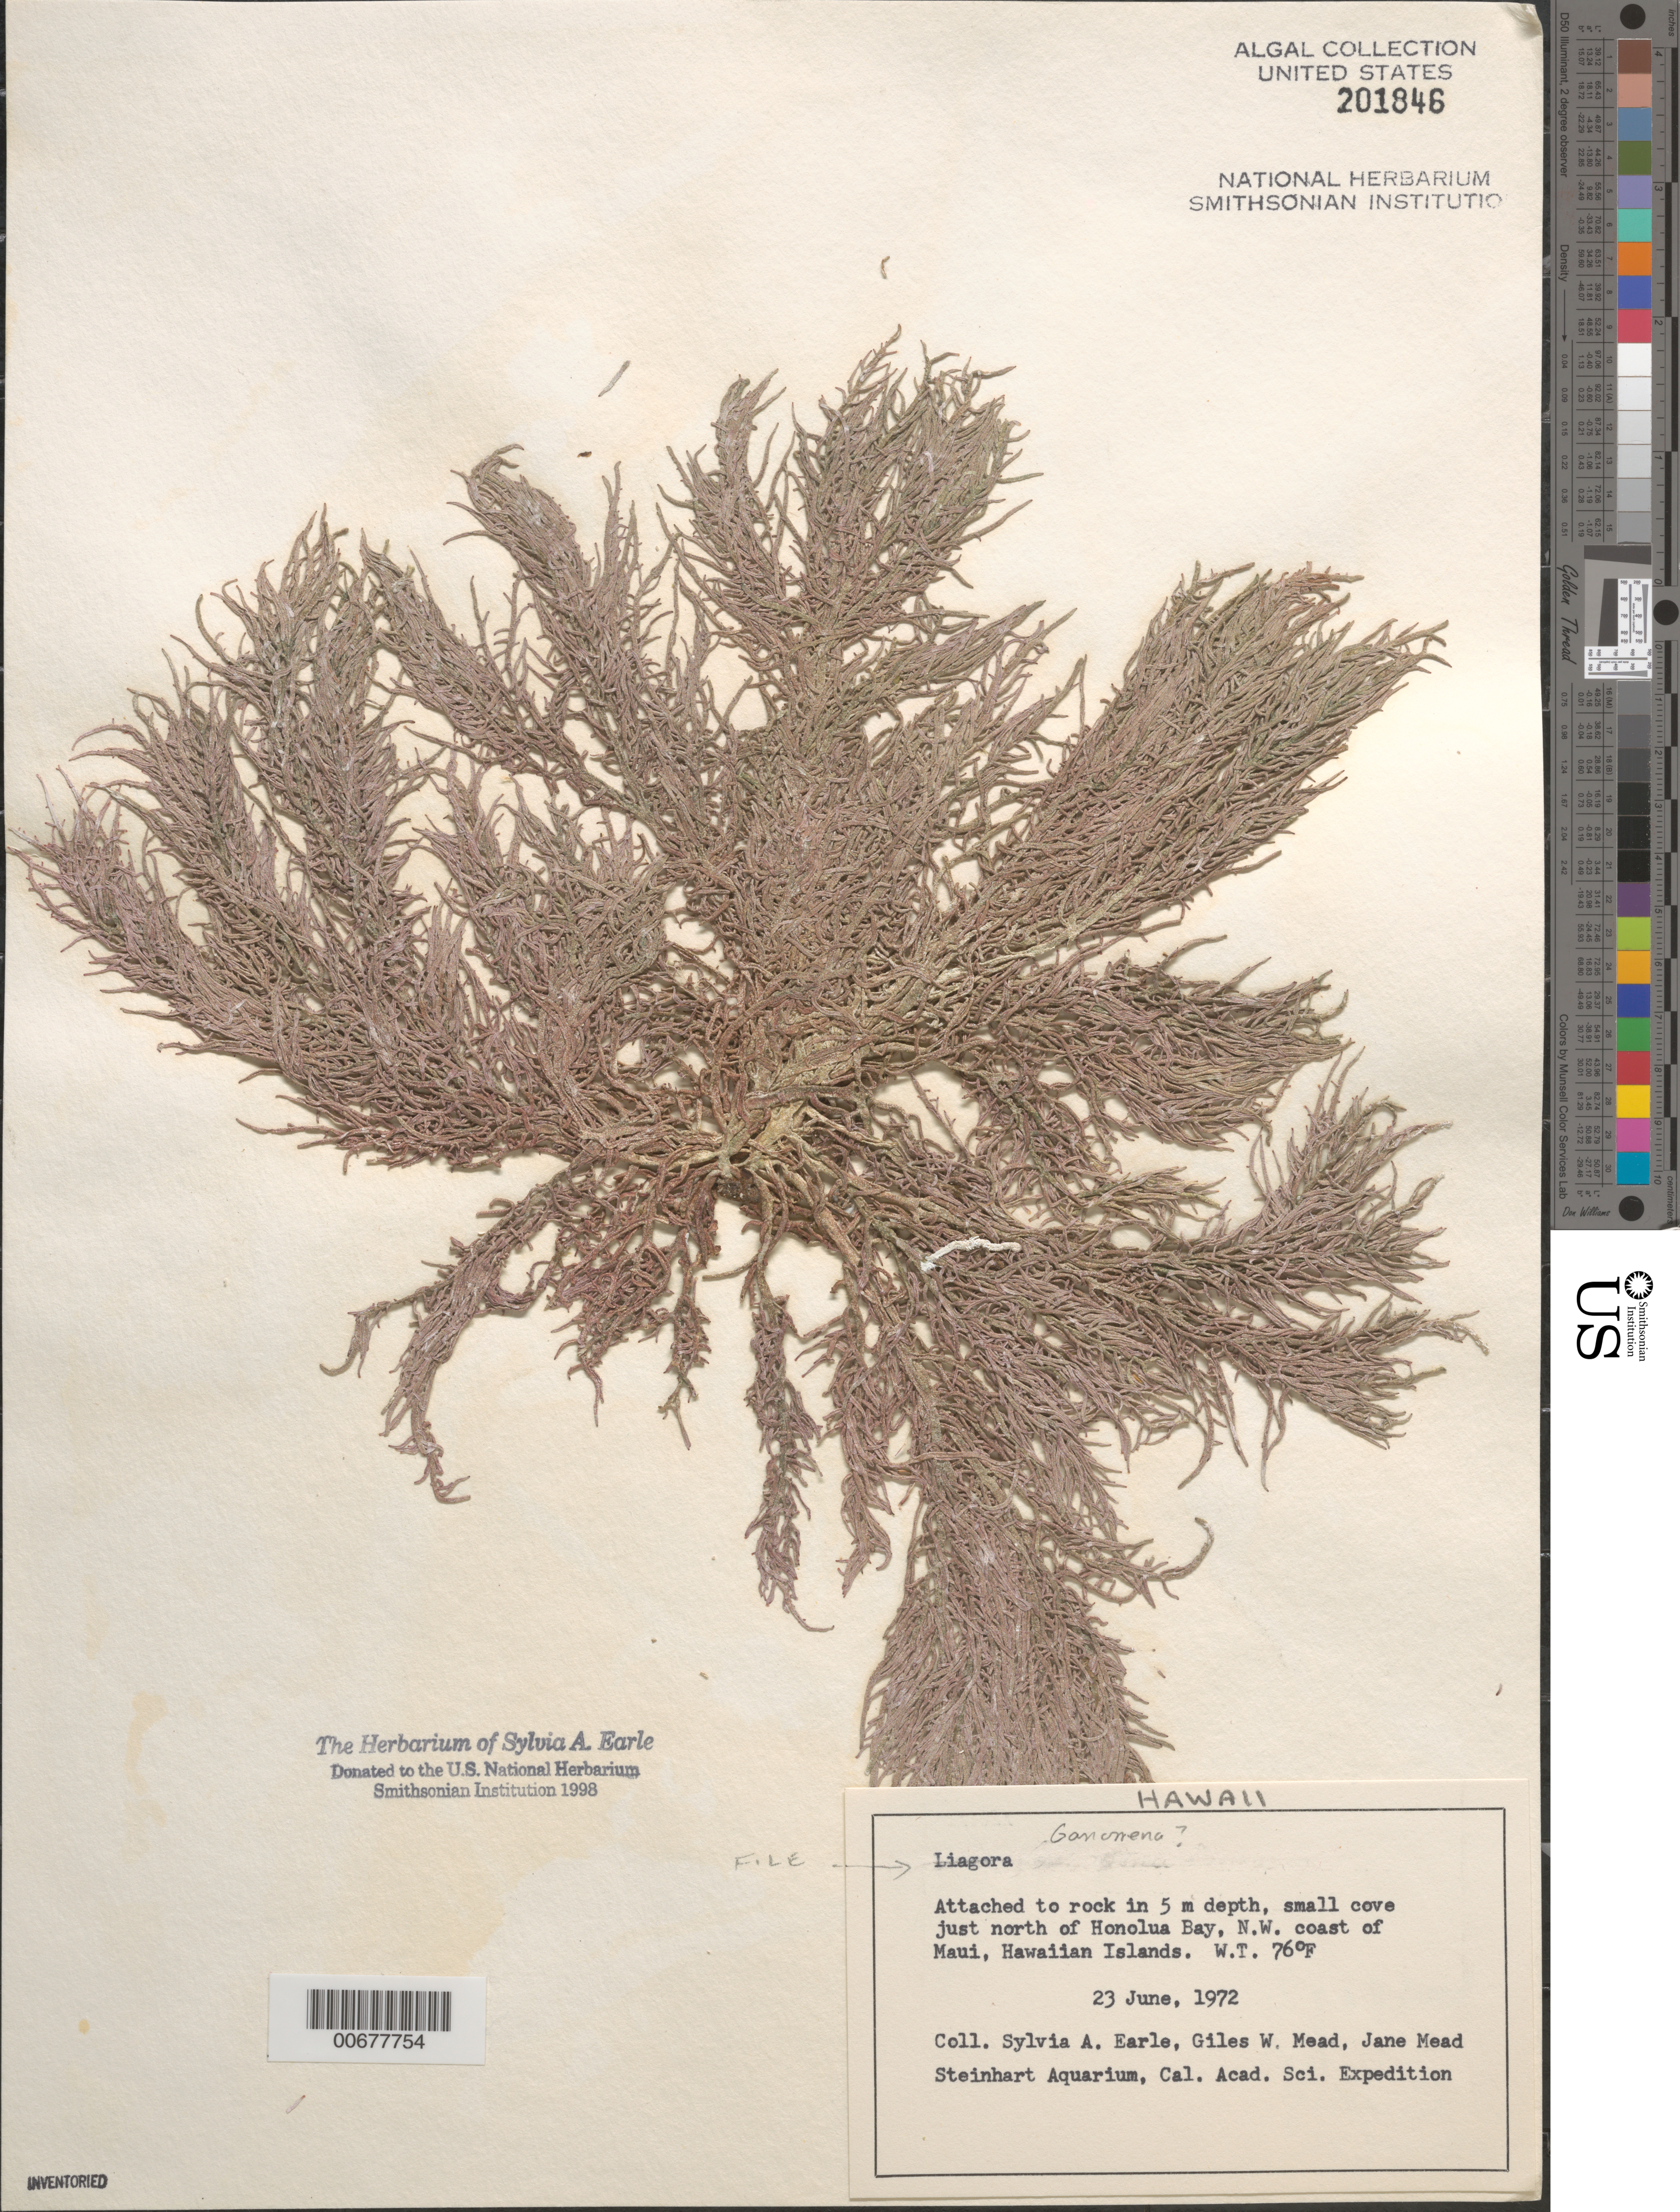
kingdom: Plantae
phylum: Rhodophyta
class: Florideophyceae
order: Nemaliales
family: Liagoraceae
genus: Liagora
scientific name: Liagora sp.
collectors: S. A. Earle, G. W. Mead & J. Mead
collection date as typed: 23 Jun 1972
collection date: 1972-06-23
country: United States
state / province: Hawaii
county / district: Maui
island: Maui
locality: Small cove just north of Honolua Bay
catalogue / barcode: US 201846